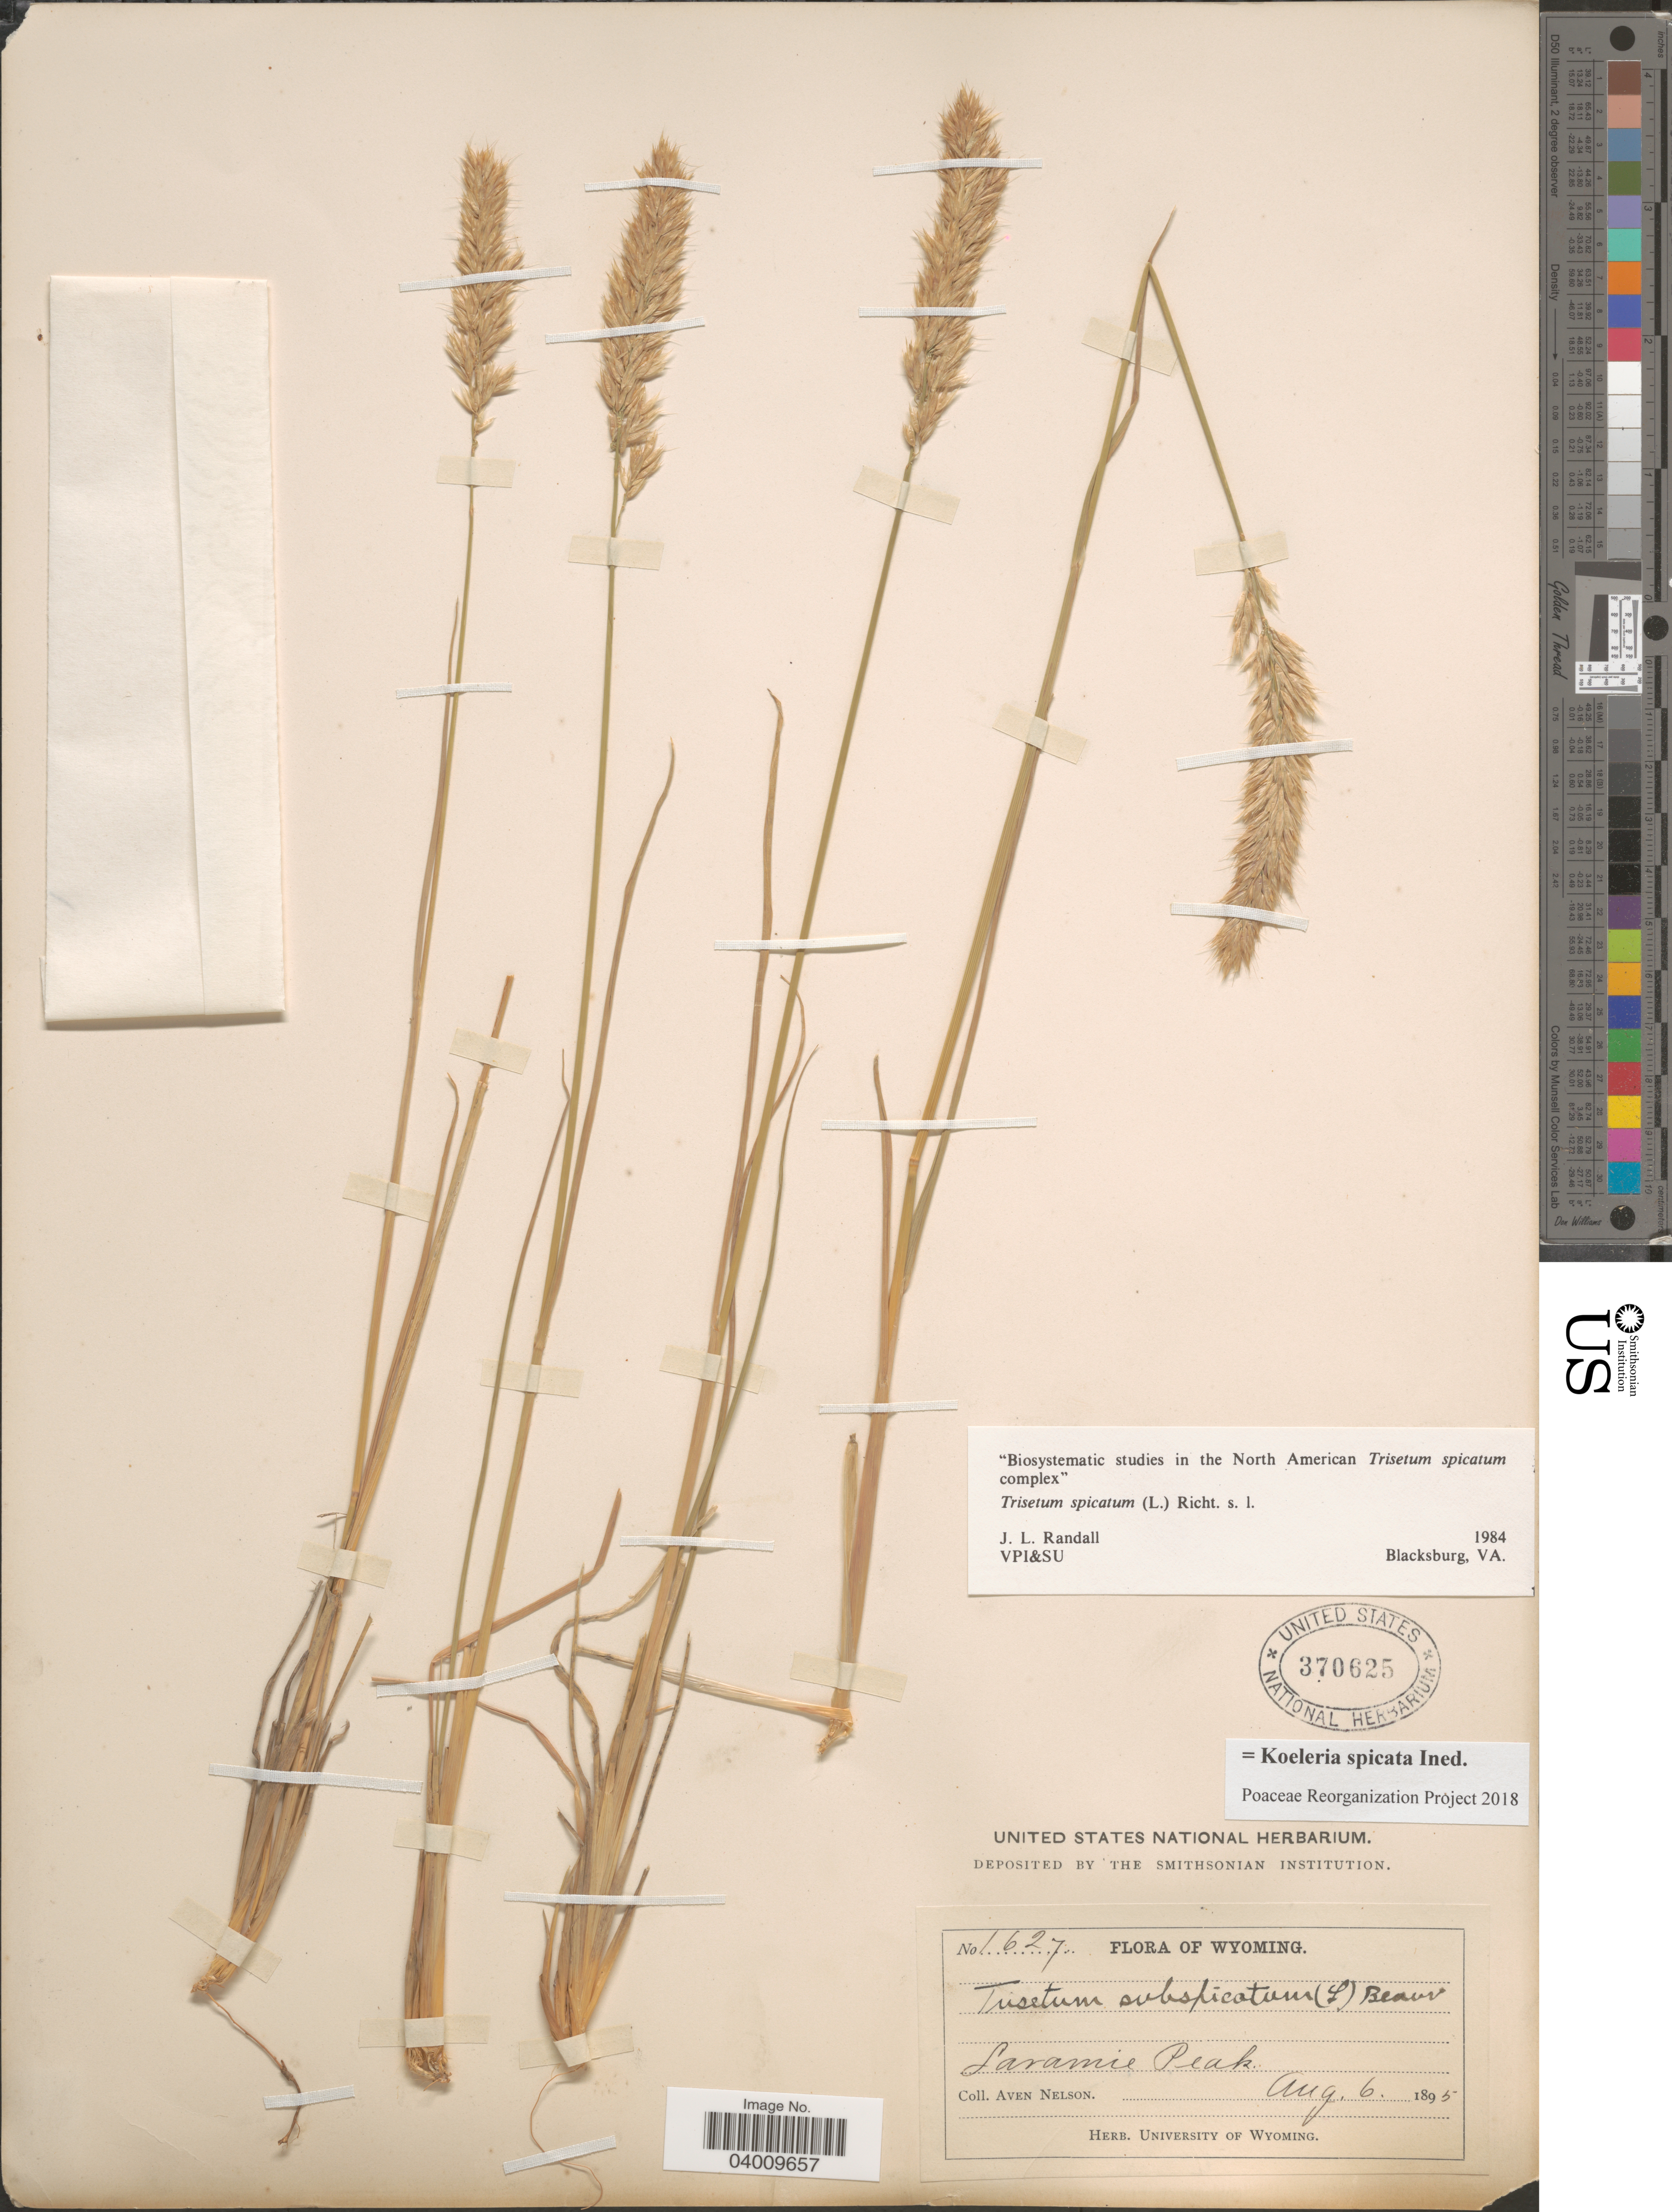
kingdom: Plantae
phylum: Tracheophyta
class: Liliopsida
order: Poales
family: Poaceae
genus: Koeleria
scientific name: Koeleria spicata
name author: (L.) Barberá et al.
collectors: A. Nelson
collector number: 1627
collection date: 1895-08-06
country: United States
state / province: Wyoming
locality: Laramie Peak.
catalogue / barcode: US 370625